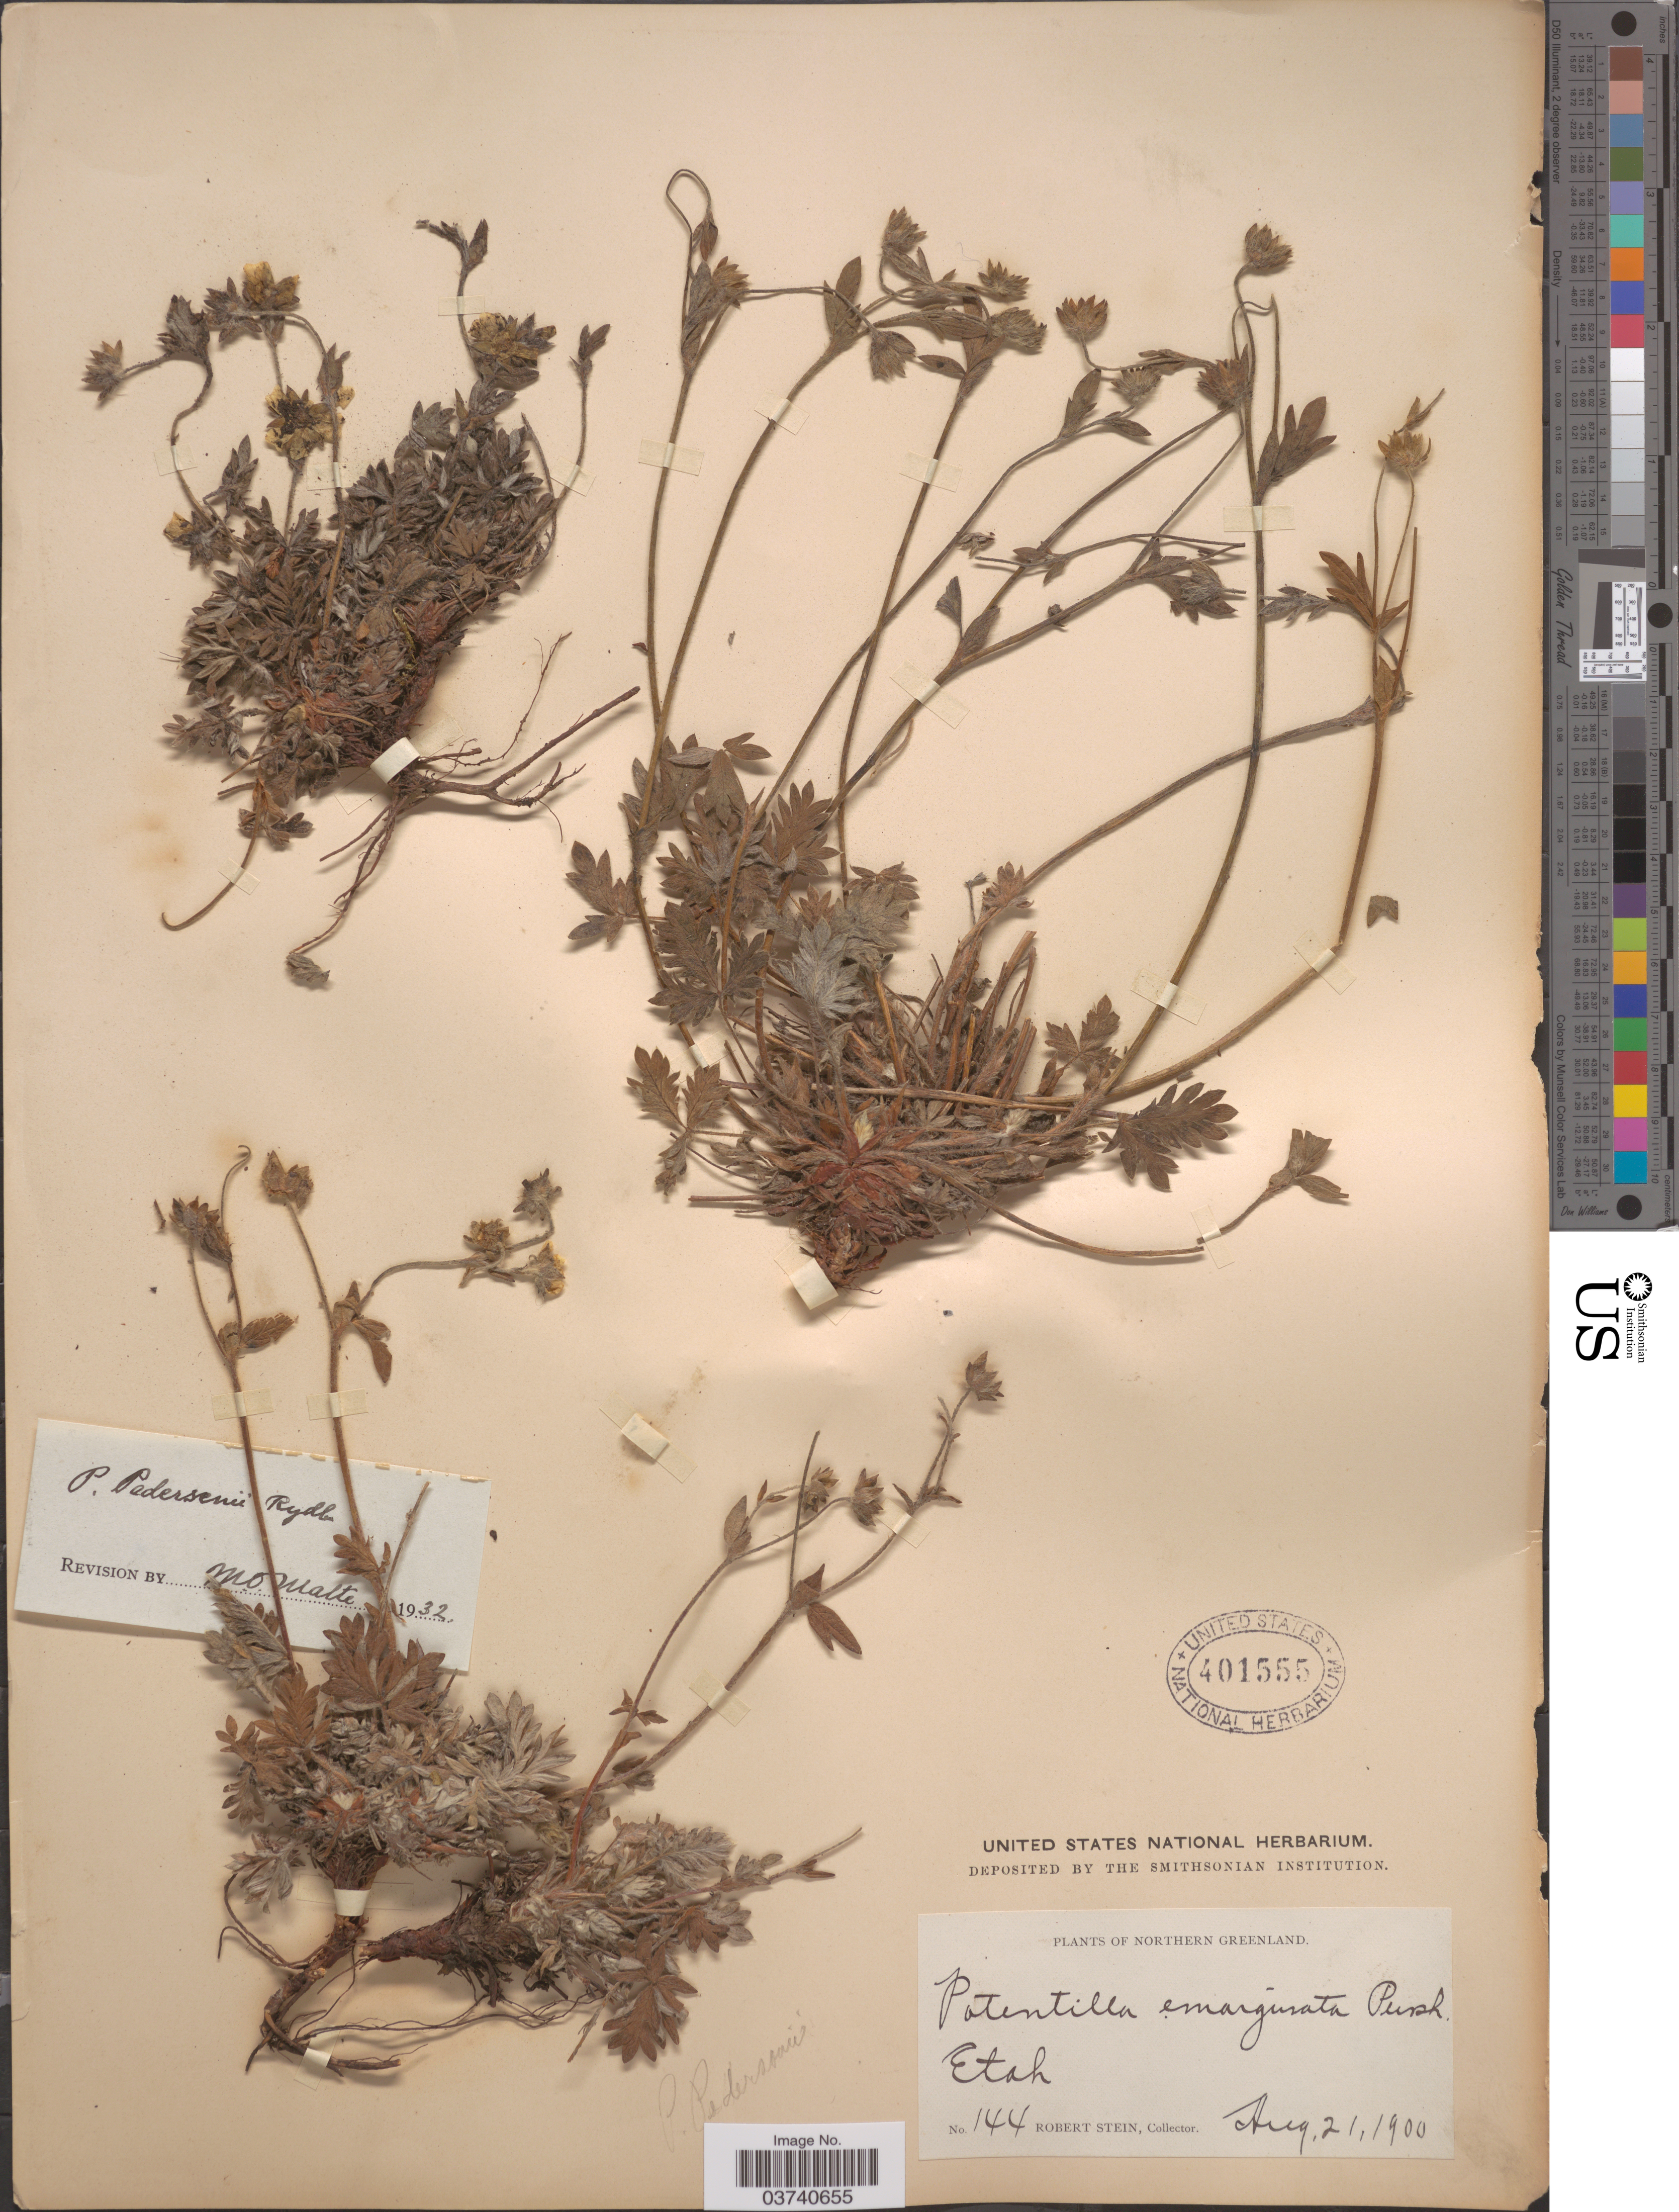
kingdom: Plantae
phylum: Tracheophyta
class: Magnoliopsida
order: Rosales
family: Rosaceae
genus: Potentilla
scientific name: Potentilla pedersenii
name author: (Rydb.) Rydb.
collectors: R. Stein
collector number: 144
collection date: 1900-08-21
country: Greenland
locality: Northern Greenland. Etah.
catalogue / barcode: US 401555